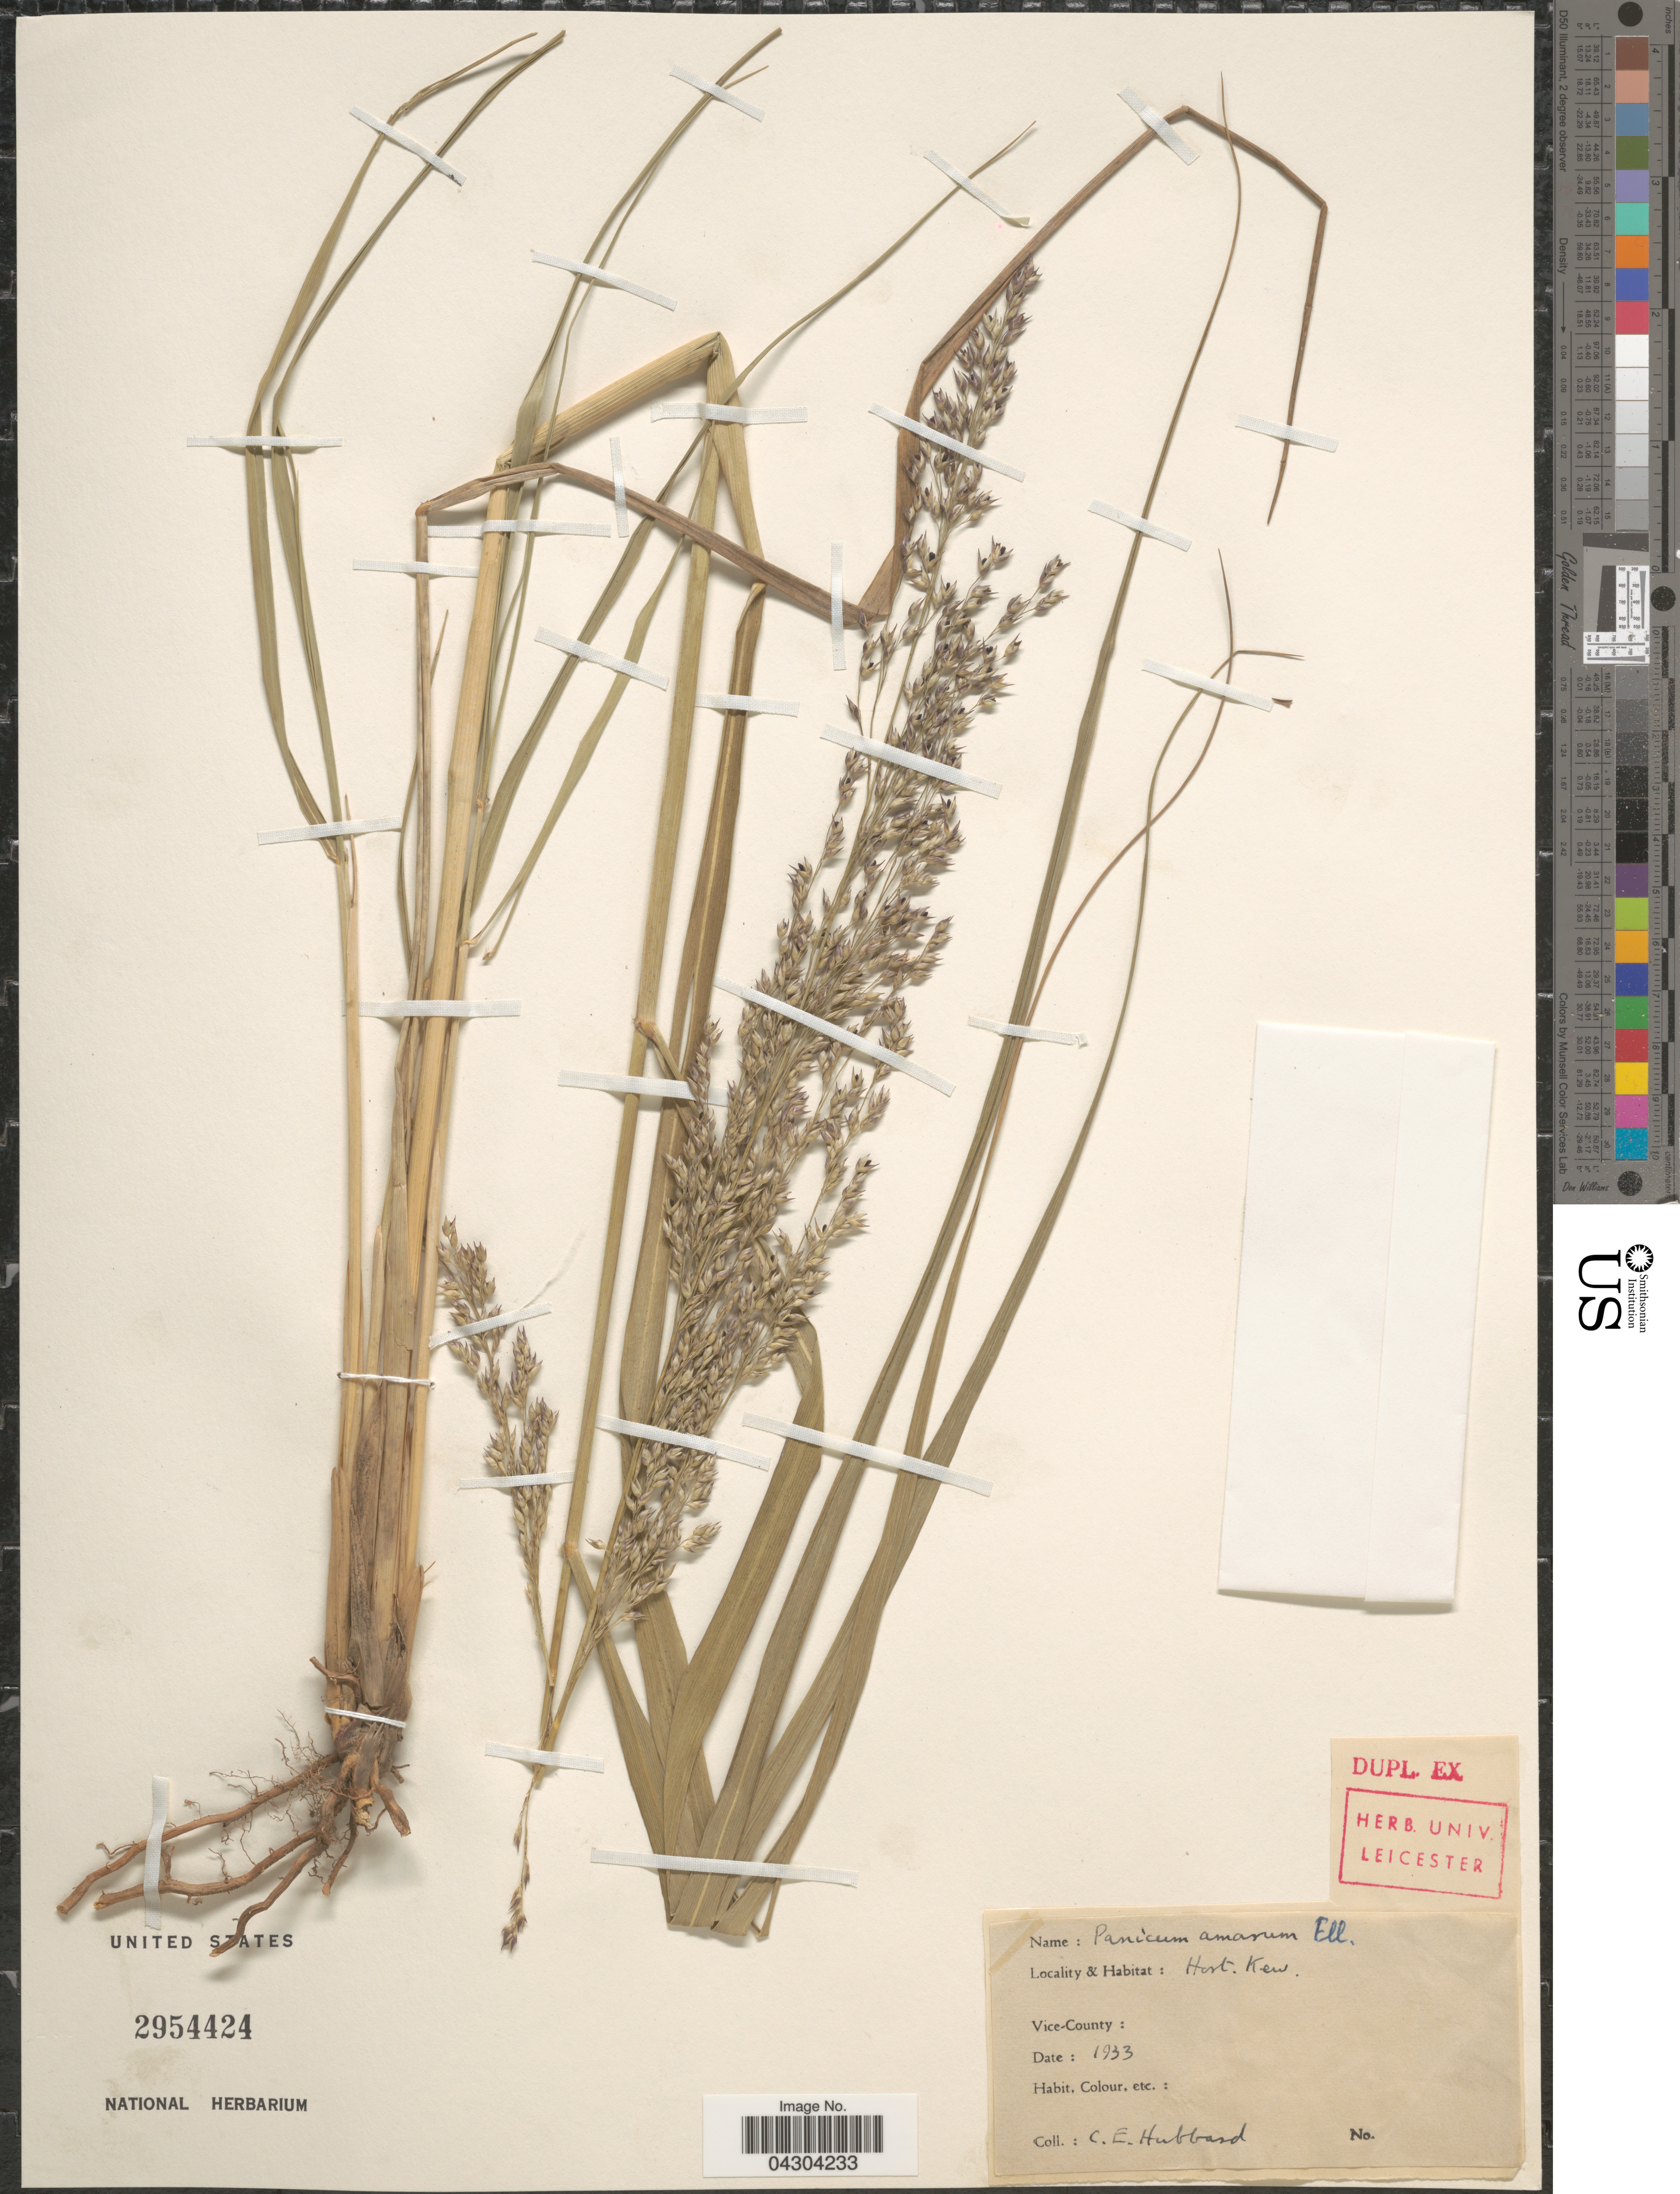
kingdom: Plantae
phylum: Tracheophyta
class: Liliopsida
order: Poales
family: Poaceae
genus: Panicum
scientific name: Panicum amarum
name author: Elliott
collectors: C. E. Hubbard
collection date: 1933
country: United Kingdom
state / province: England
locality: Hort. Kew.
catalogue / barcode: US 2954424